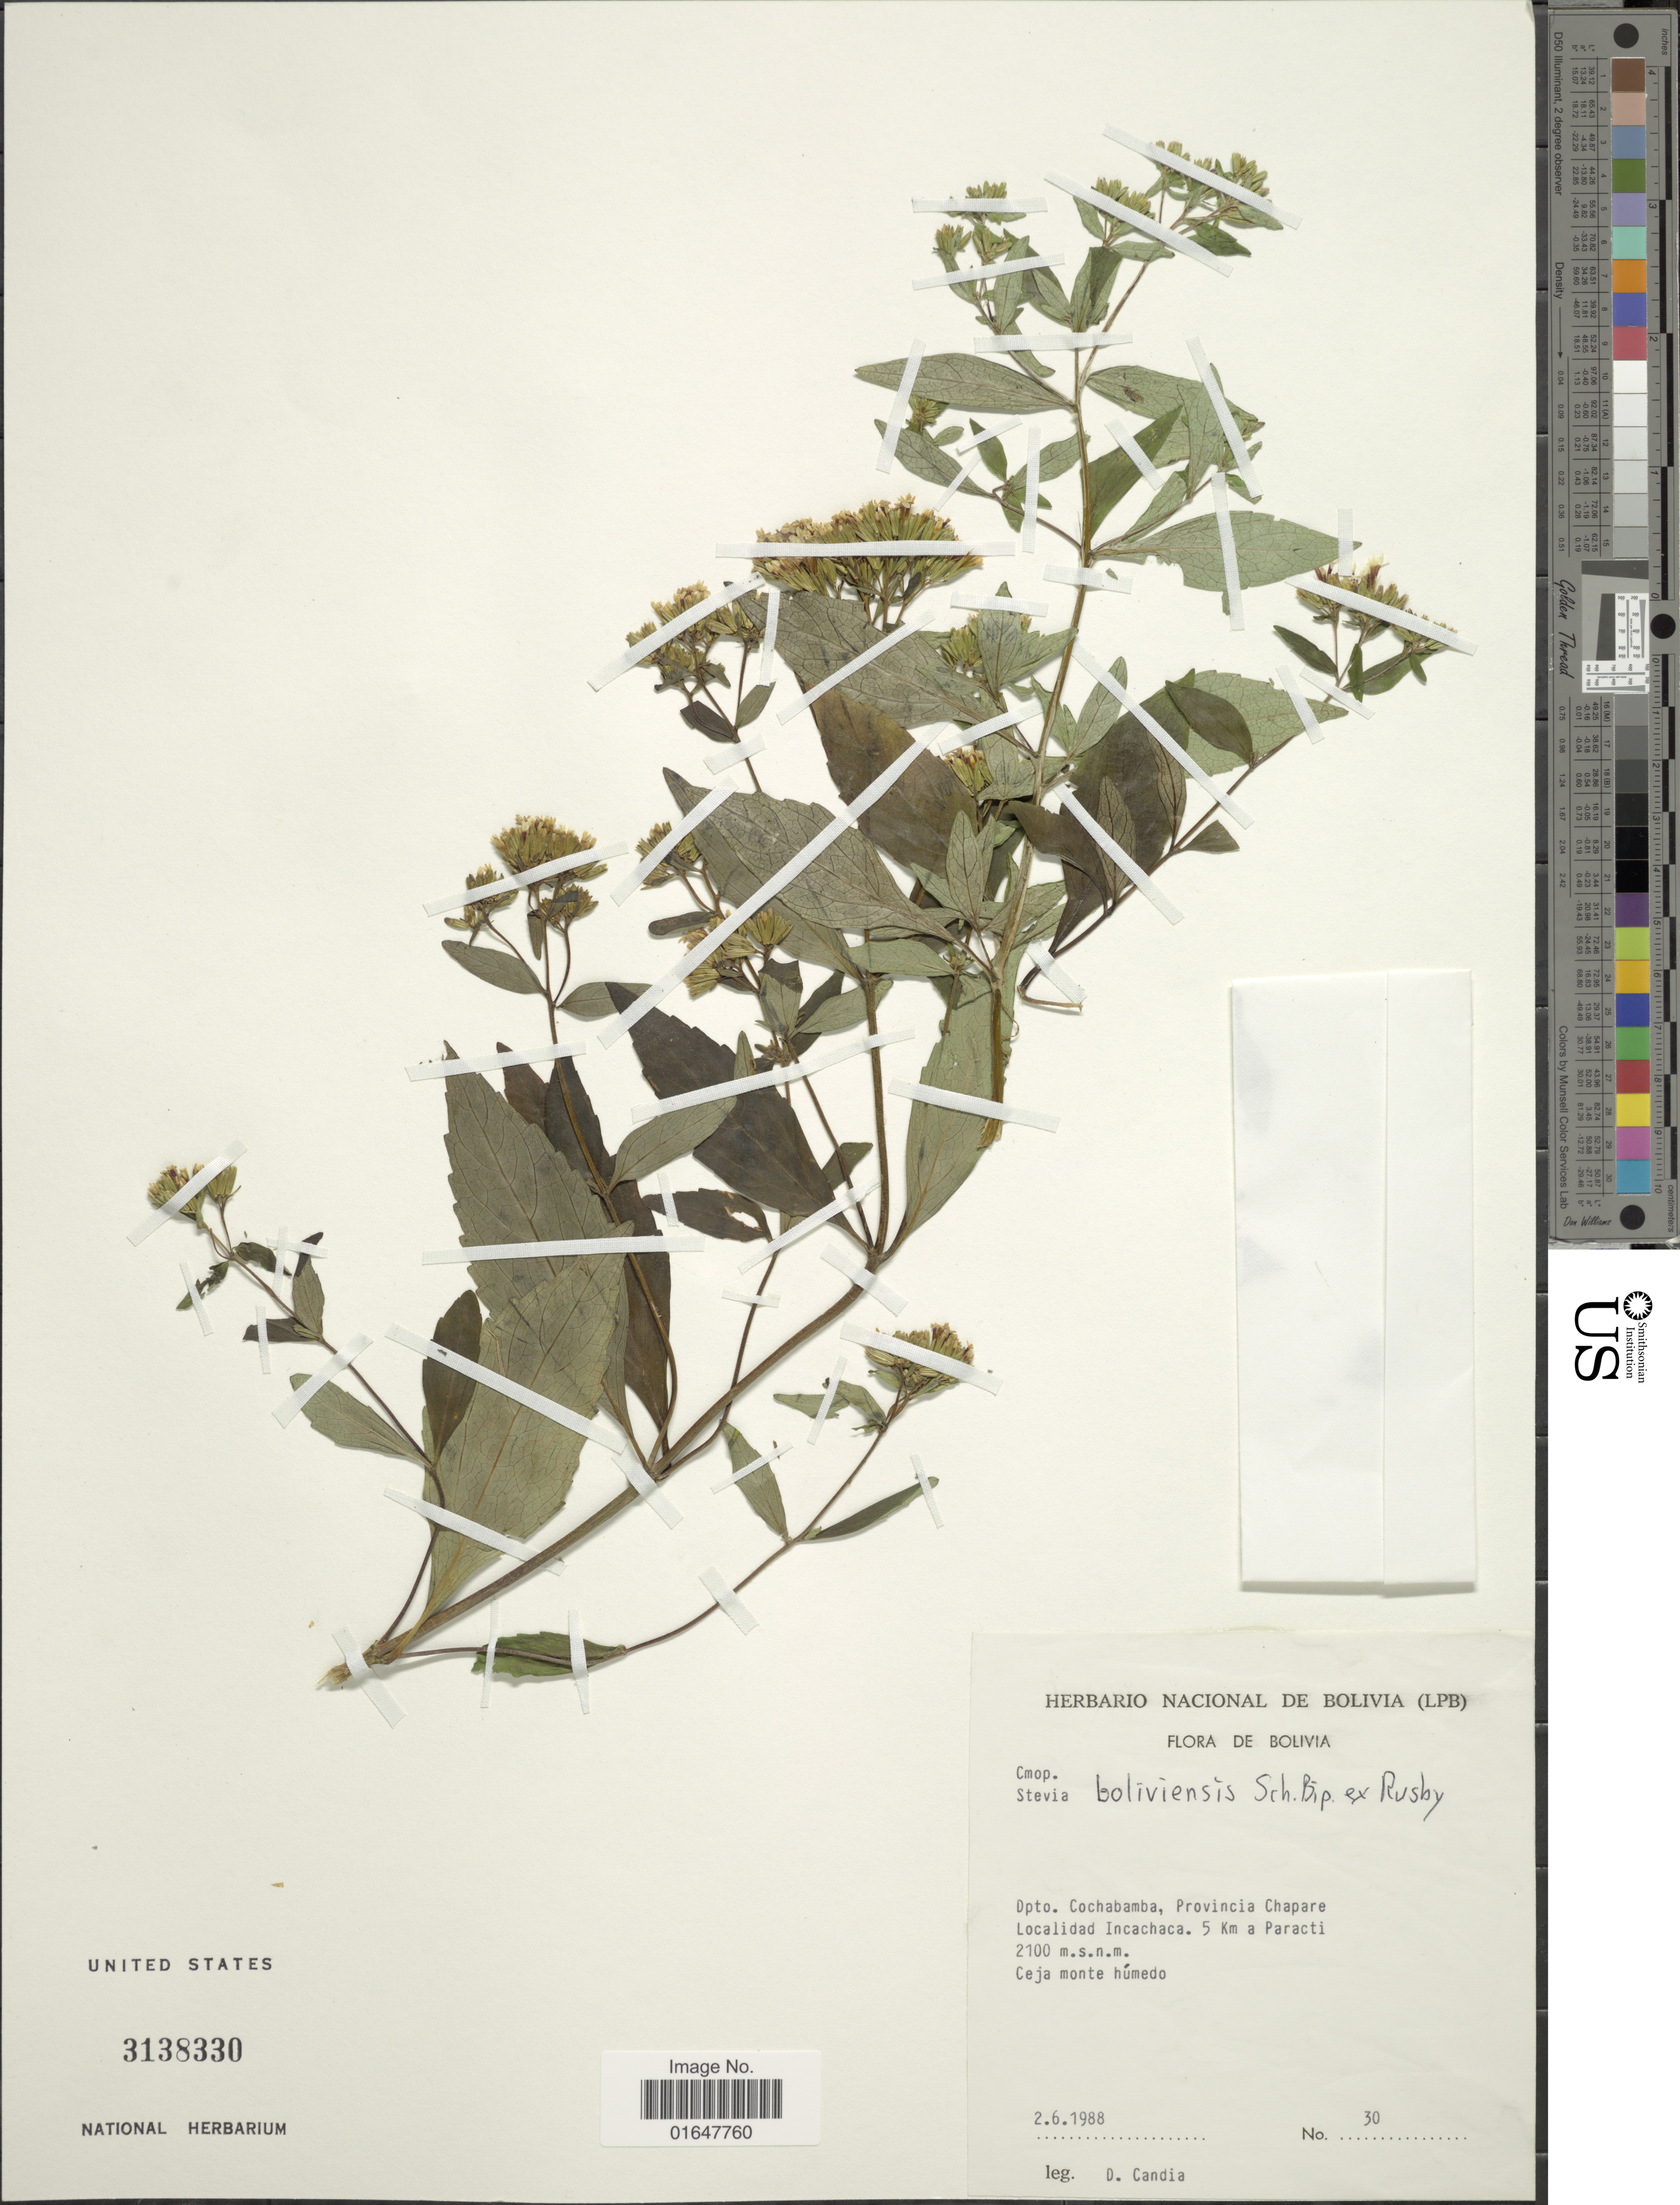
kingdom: Plantae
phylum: Tracheophyta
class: Magnoliopsida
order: Asterales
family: Asteraceae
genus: Stevia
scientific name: Stevia boliviensis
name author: Sch. Bip. ex Rusby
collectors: D. Candia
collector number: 30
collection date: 1988-06-02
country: Bolivia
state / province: Cochabamba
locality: Provincia Chapare, Incachaca 5 km a Paracti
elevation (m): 2100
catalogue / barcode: US 3138330